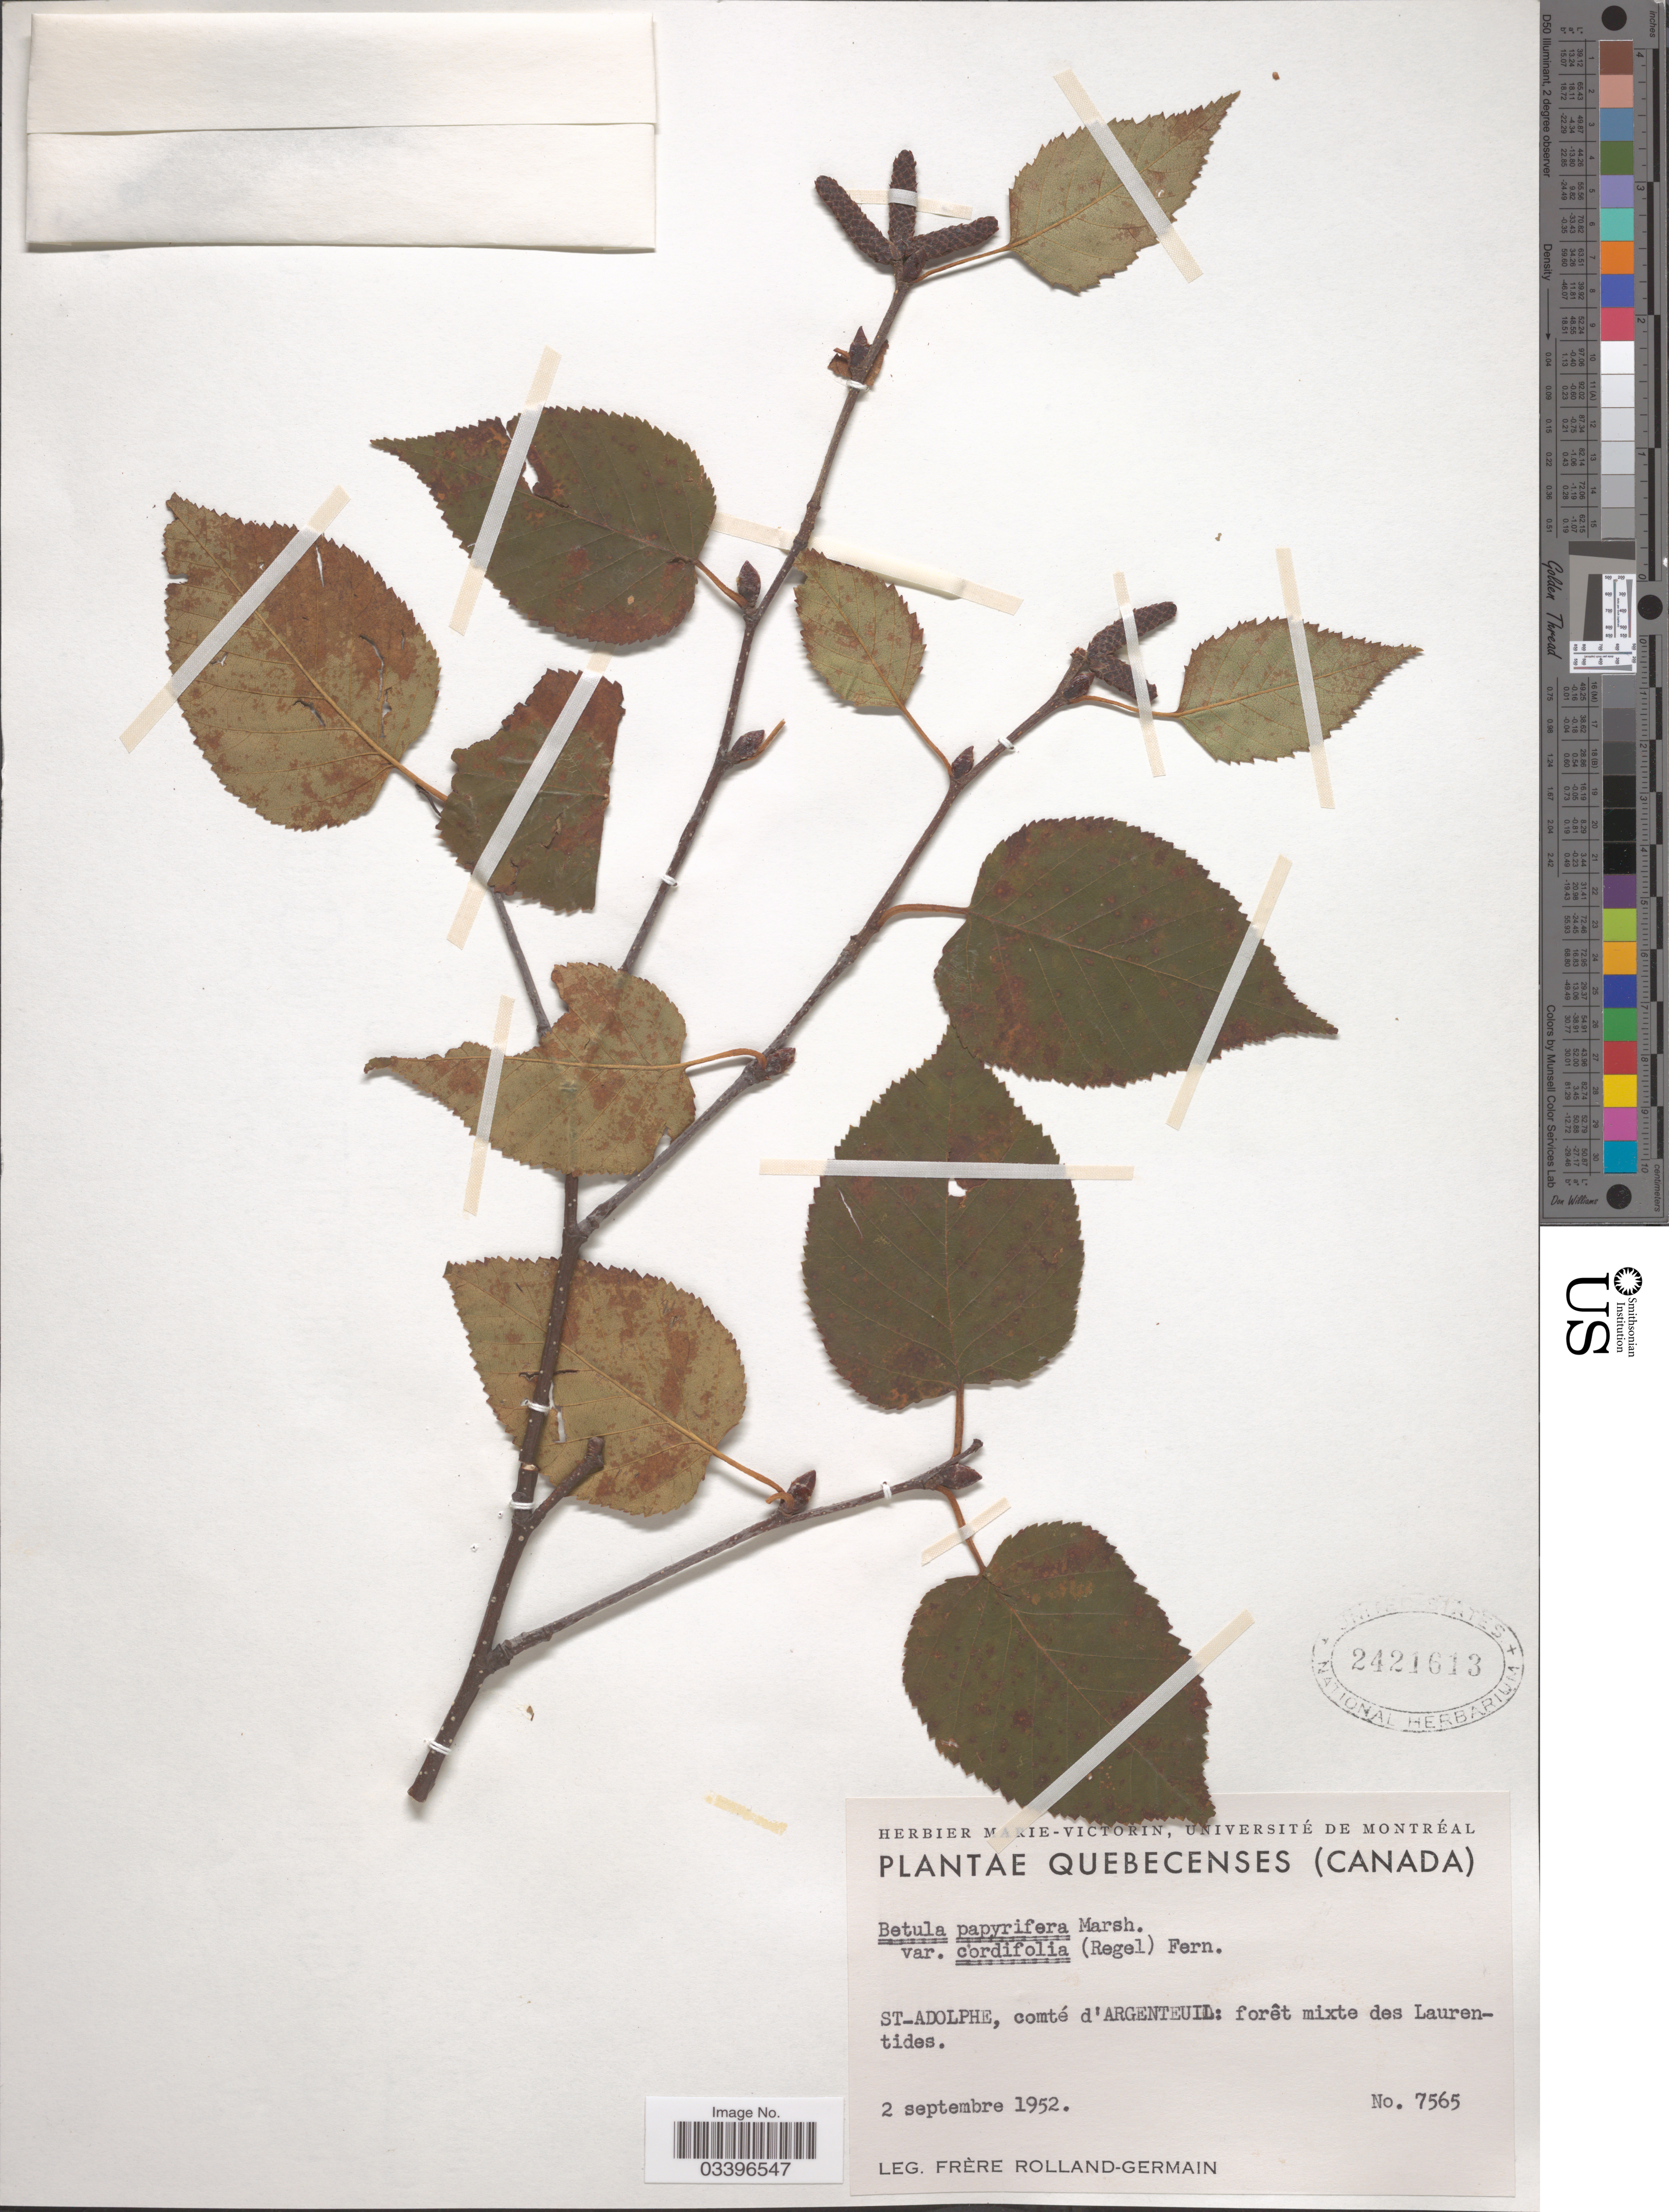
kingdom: Plantae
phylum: Tracheophyta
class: Magnoliopsida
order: Fagales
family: Betulaceae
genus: Betula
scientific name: Betula papyrifera var. cordifolia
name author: (Regel) Regel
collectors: Rolland-Germain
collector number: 7565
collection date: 1952-09-02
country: Canada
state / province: Quebec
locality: St_Adolphe, comté d'Argenteuil: forêt mixte des Laurentides.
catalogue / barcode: US 2421613